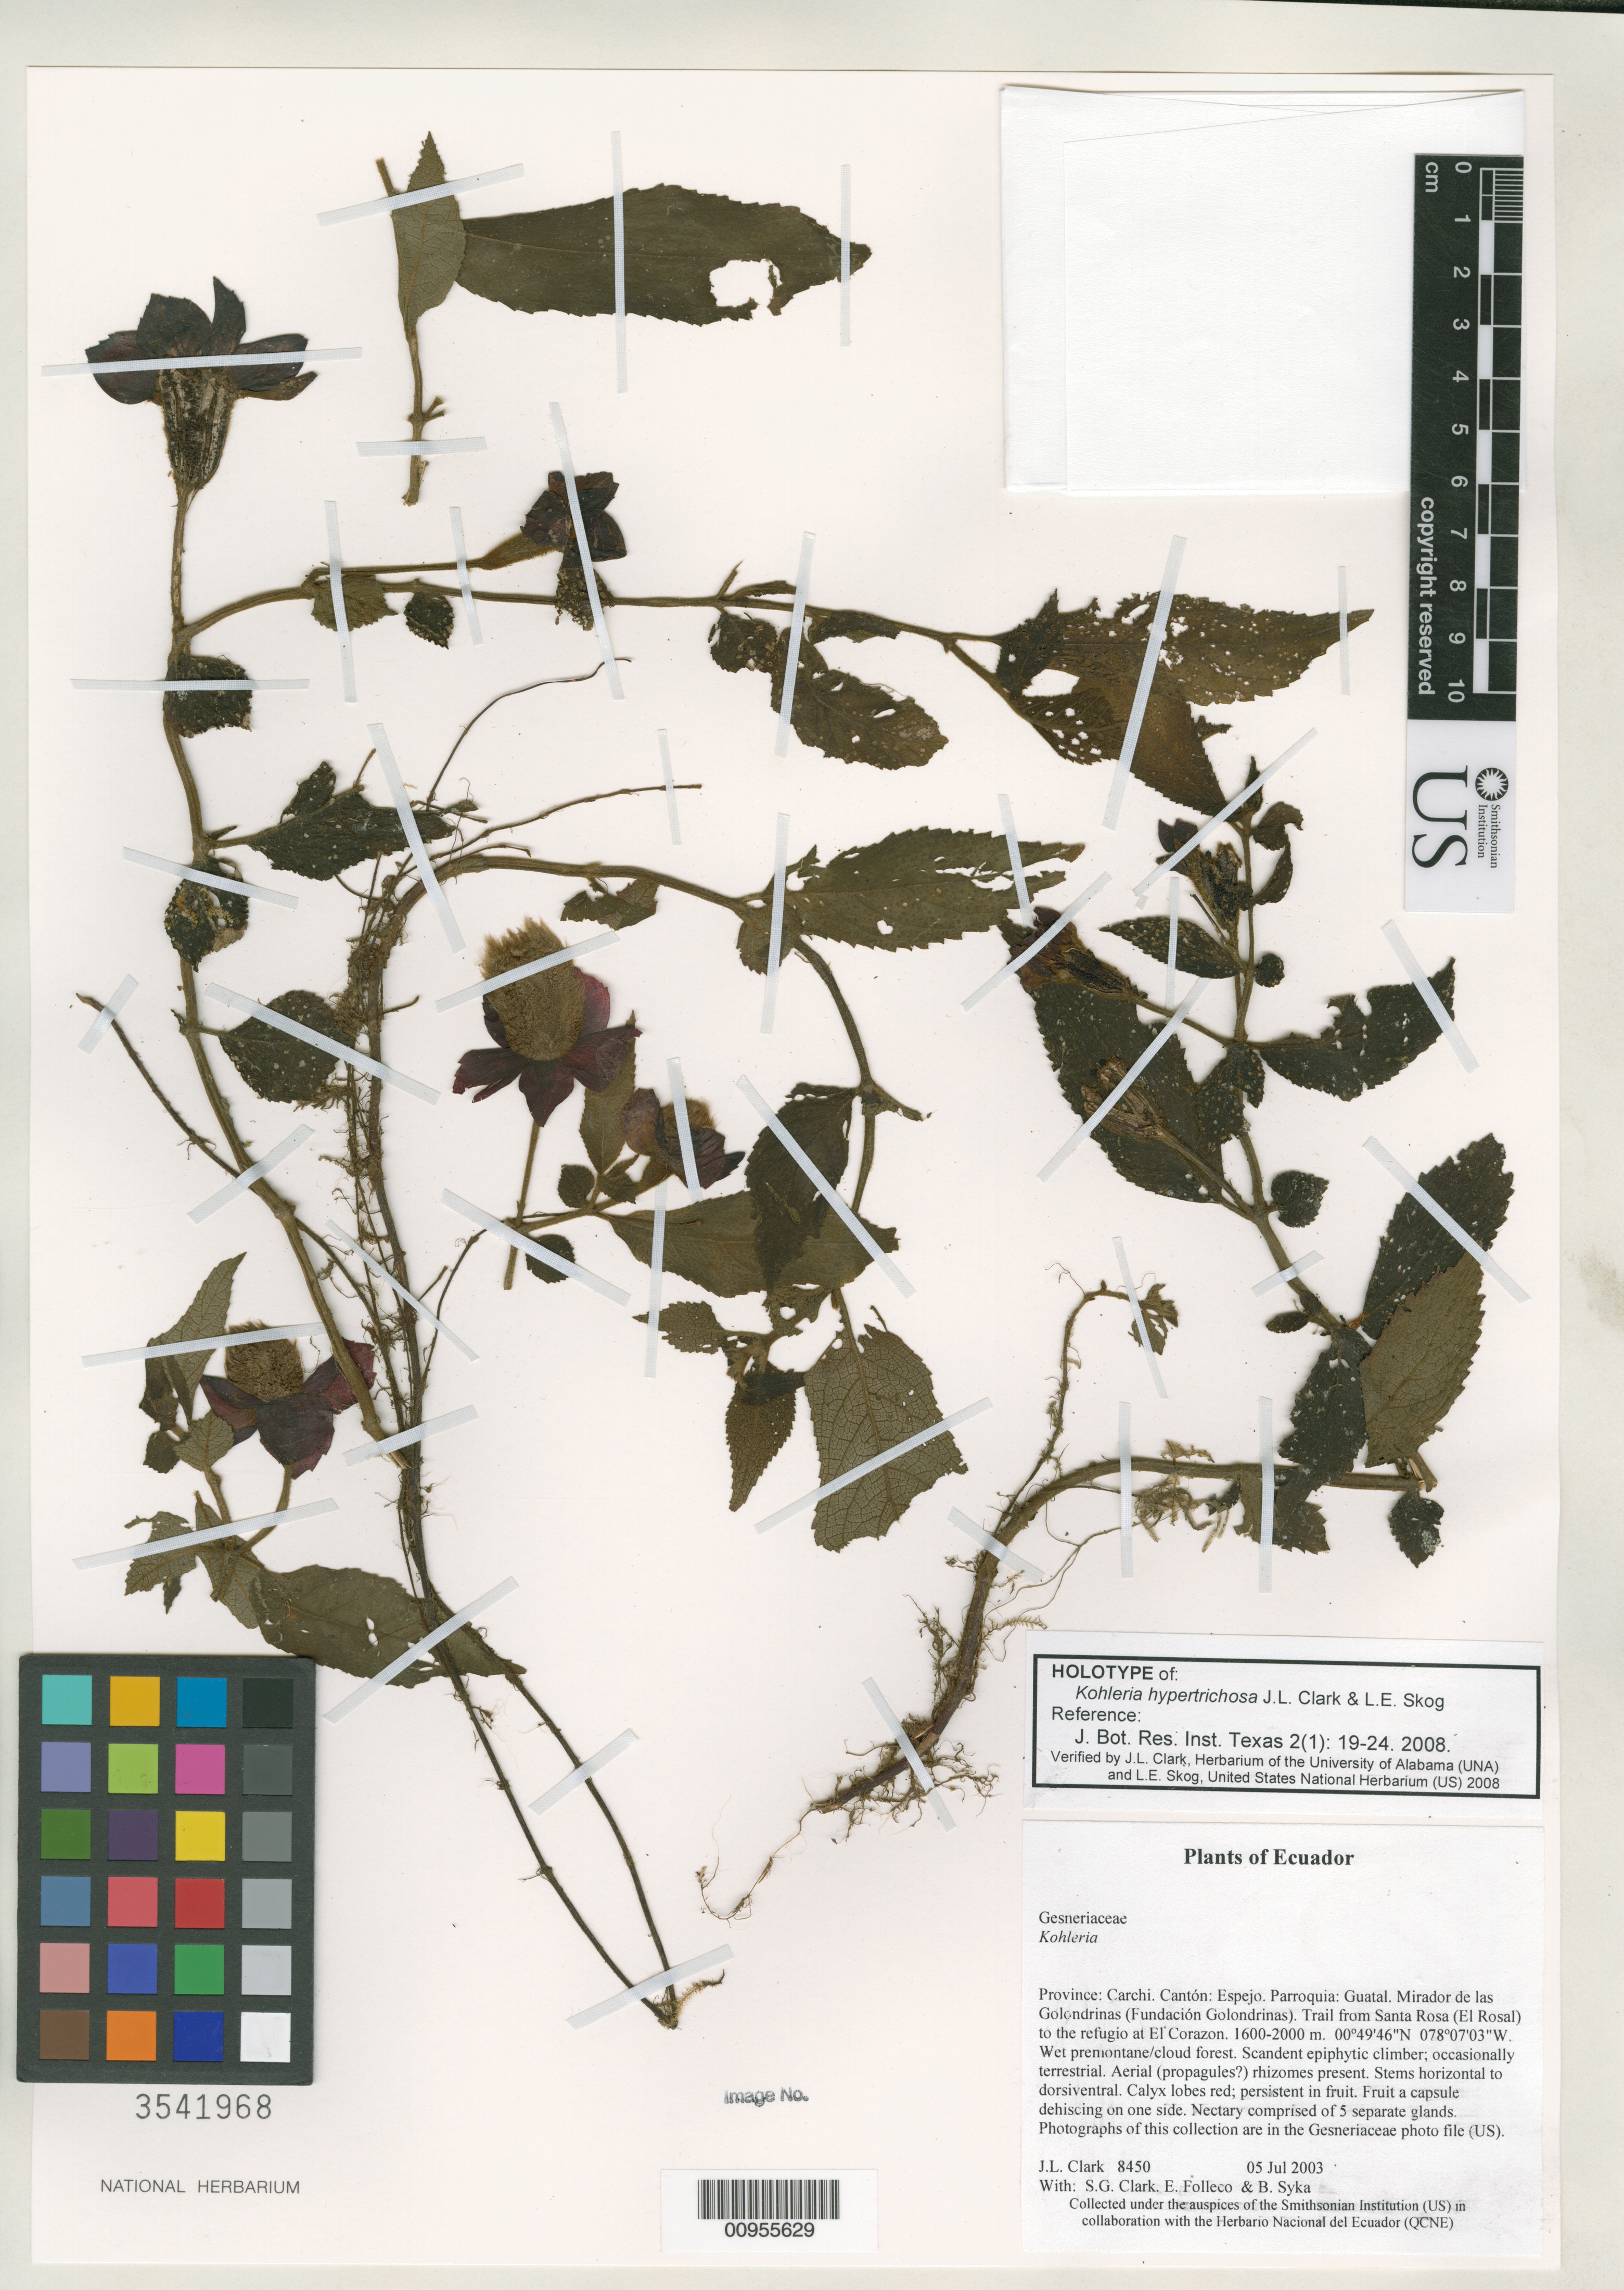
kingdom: Plantae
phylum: Tracheophyta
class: Magnoliopsida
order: Lamiales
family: Gesneriaceae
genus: Kohleria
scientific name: Kohleria hypertrichosa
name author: J.L. Clark & L.E. Skog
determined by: Clark, J. L.; Skog, Laurence E.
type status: Holotype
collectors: J. L. Clark, S. G. Clark, E. Folleco & B. Syka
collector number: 8450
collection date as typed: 05 Jul 2003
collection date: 2003-07-05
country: Ecuador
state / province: Carchi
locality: Province: Carchi. Cantón: Espejo. Parroquia: Guatal. Mirador de las Golondrinas (Fundación Golondrinas). Trail from Santa Rosa (El Rosal) to the refugio at El Corazon.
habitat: Wet premontane/cloud forest.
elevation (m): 1600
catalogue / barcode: US 3541968